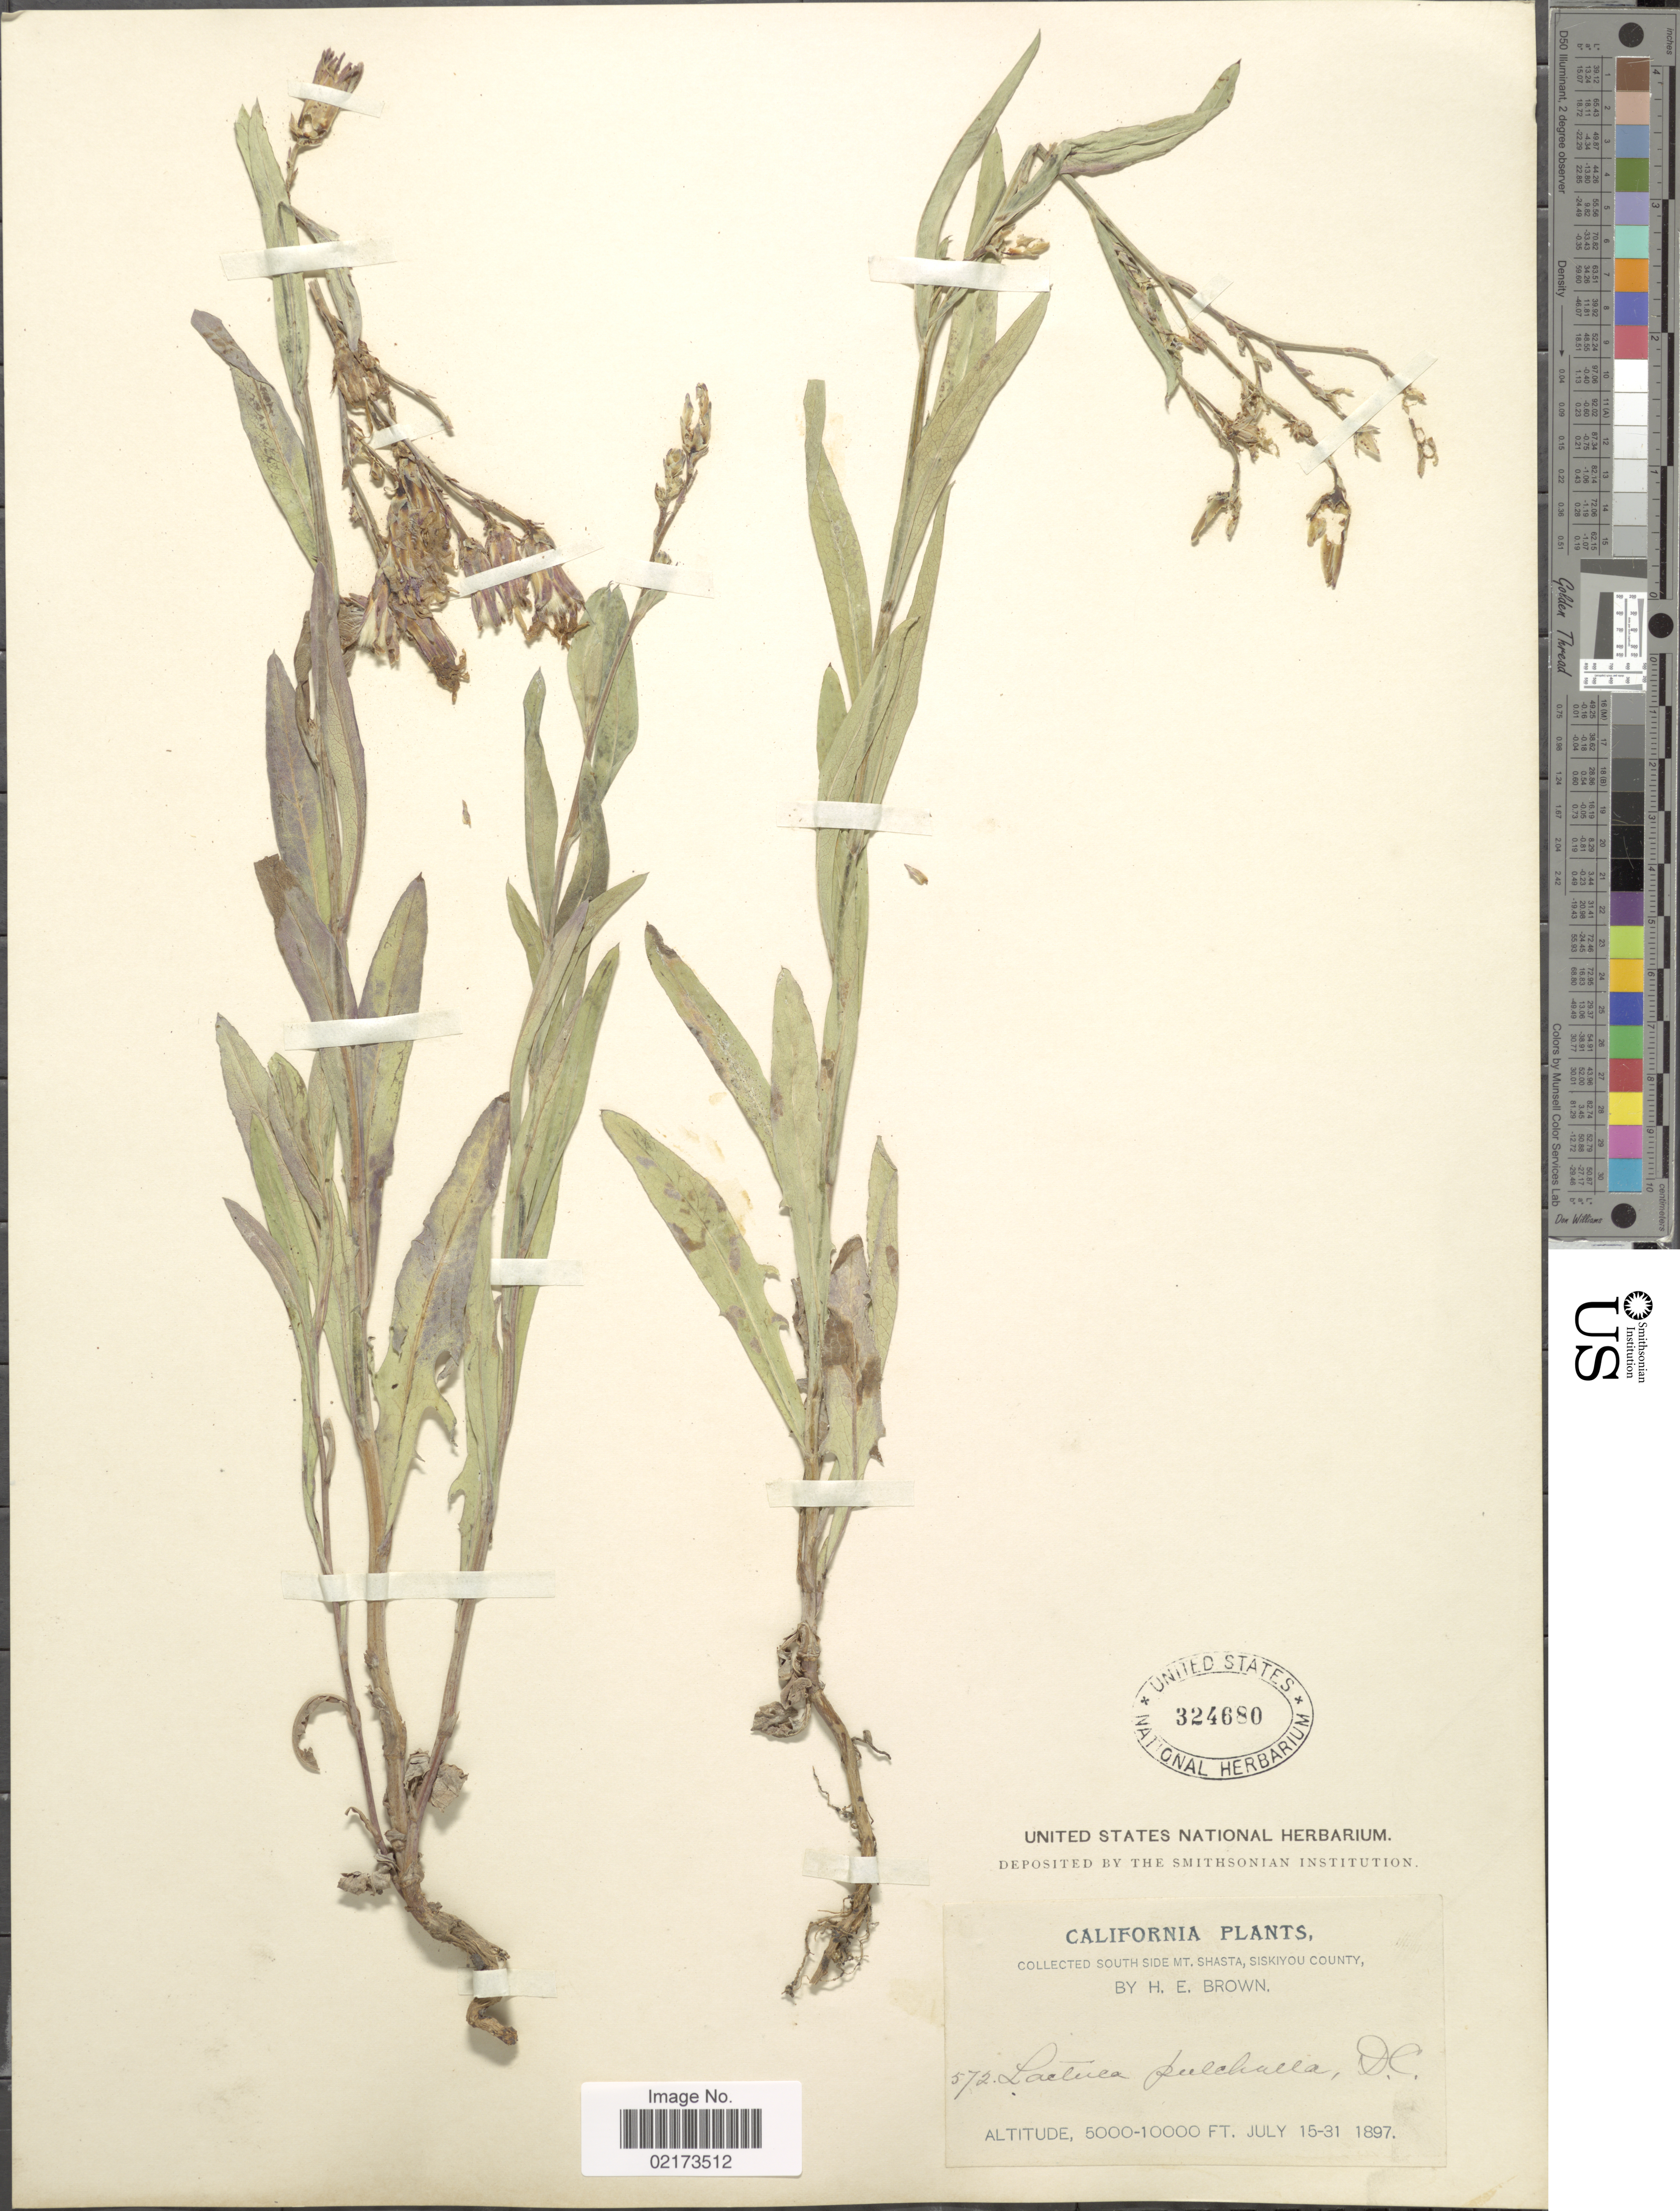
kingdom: Plantae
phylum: Tracheophyta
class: Magnoliopsida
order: Asterales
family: Asteraceae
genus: Lactuca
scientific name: Lactuca tatarica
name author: (L.) C.A. Mey.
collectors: H. E. Brown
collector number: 572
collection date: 1897-07-15/1897-07-31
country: United States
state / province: California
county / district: Siskiyou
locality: South side Mt. Shasta, Siskiyou County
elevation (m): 1524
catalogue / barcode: US 324680